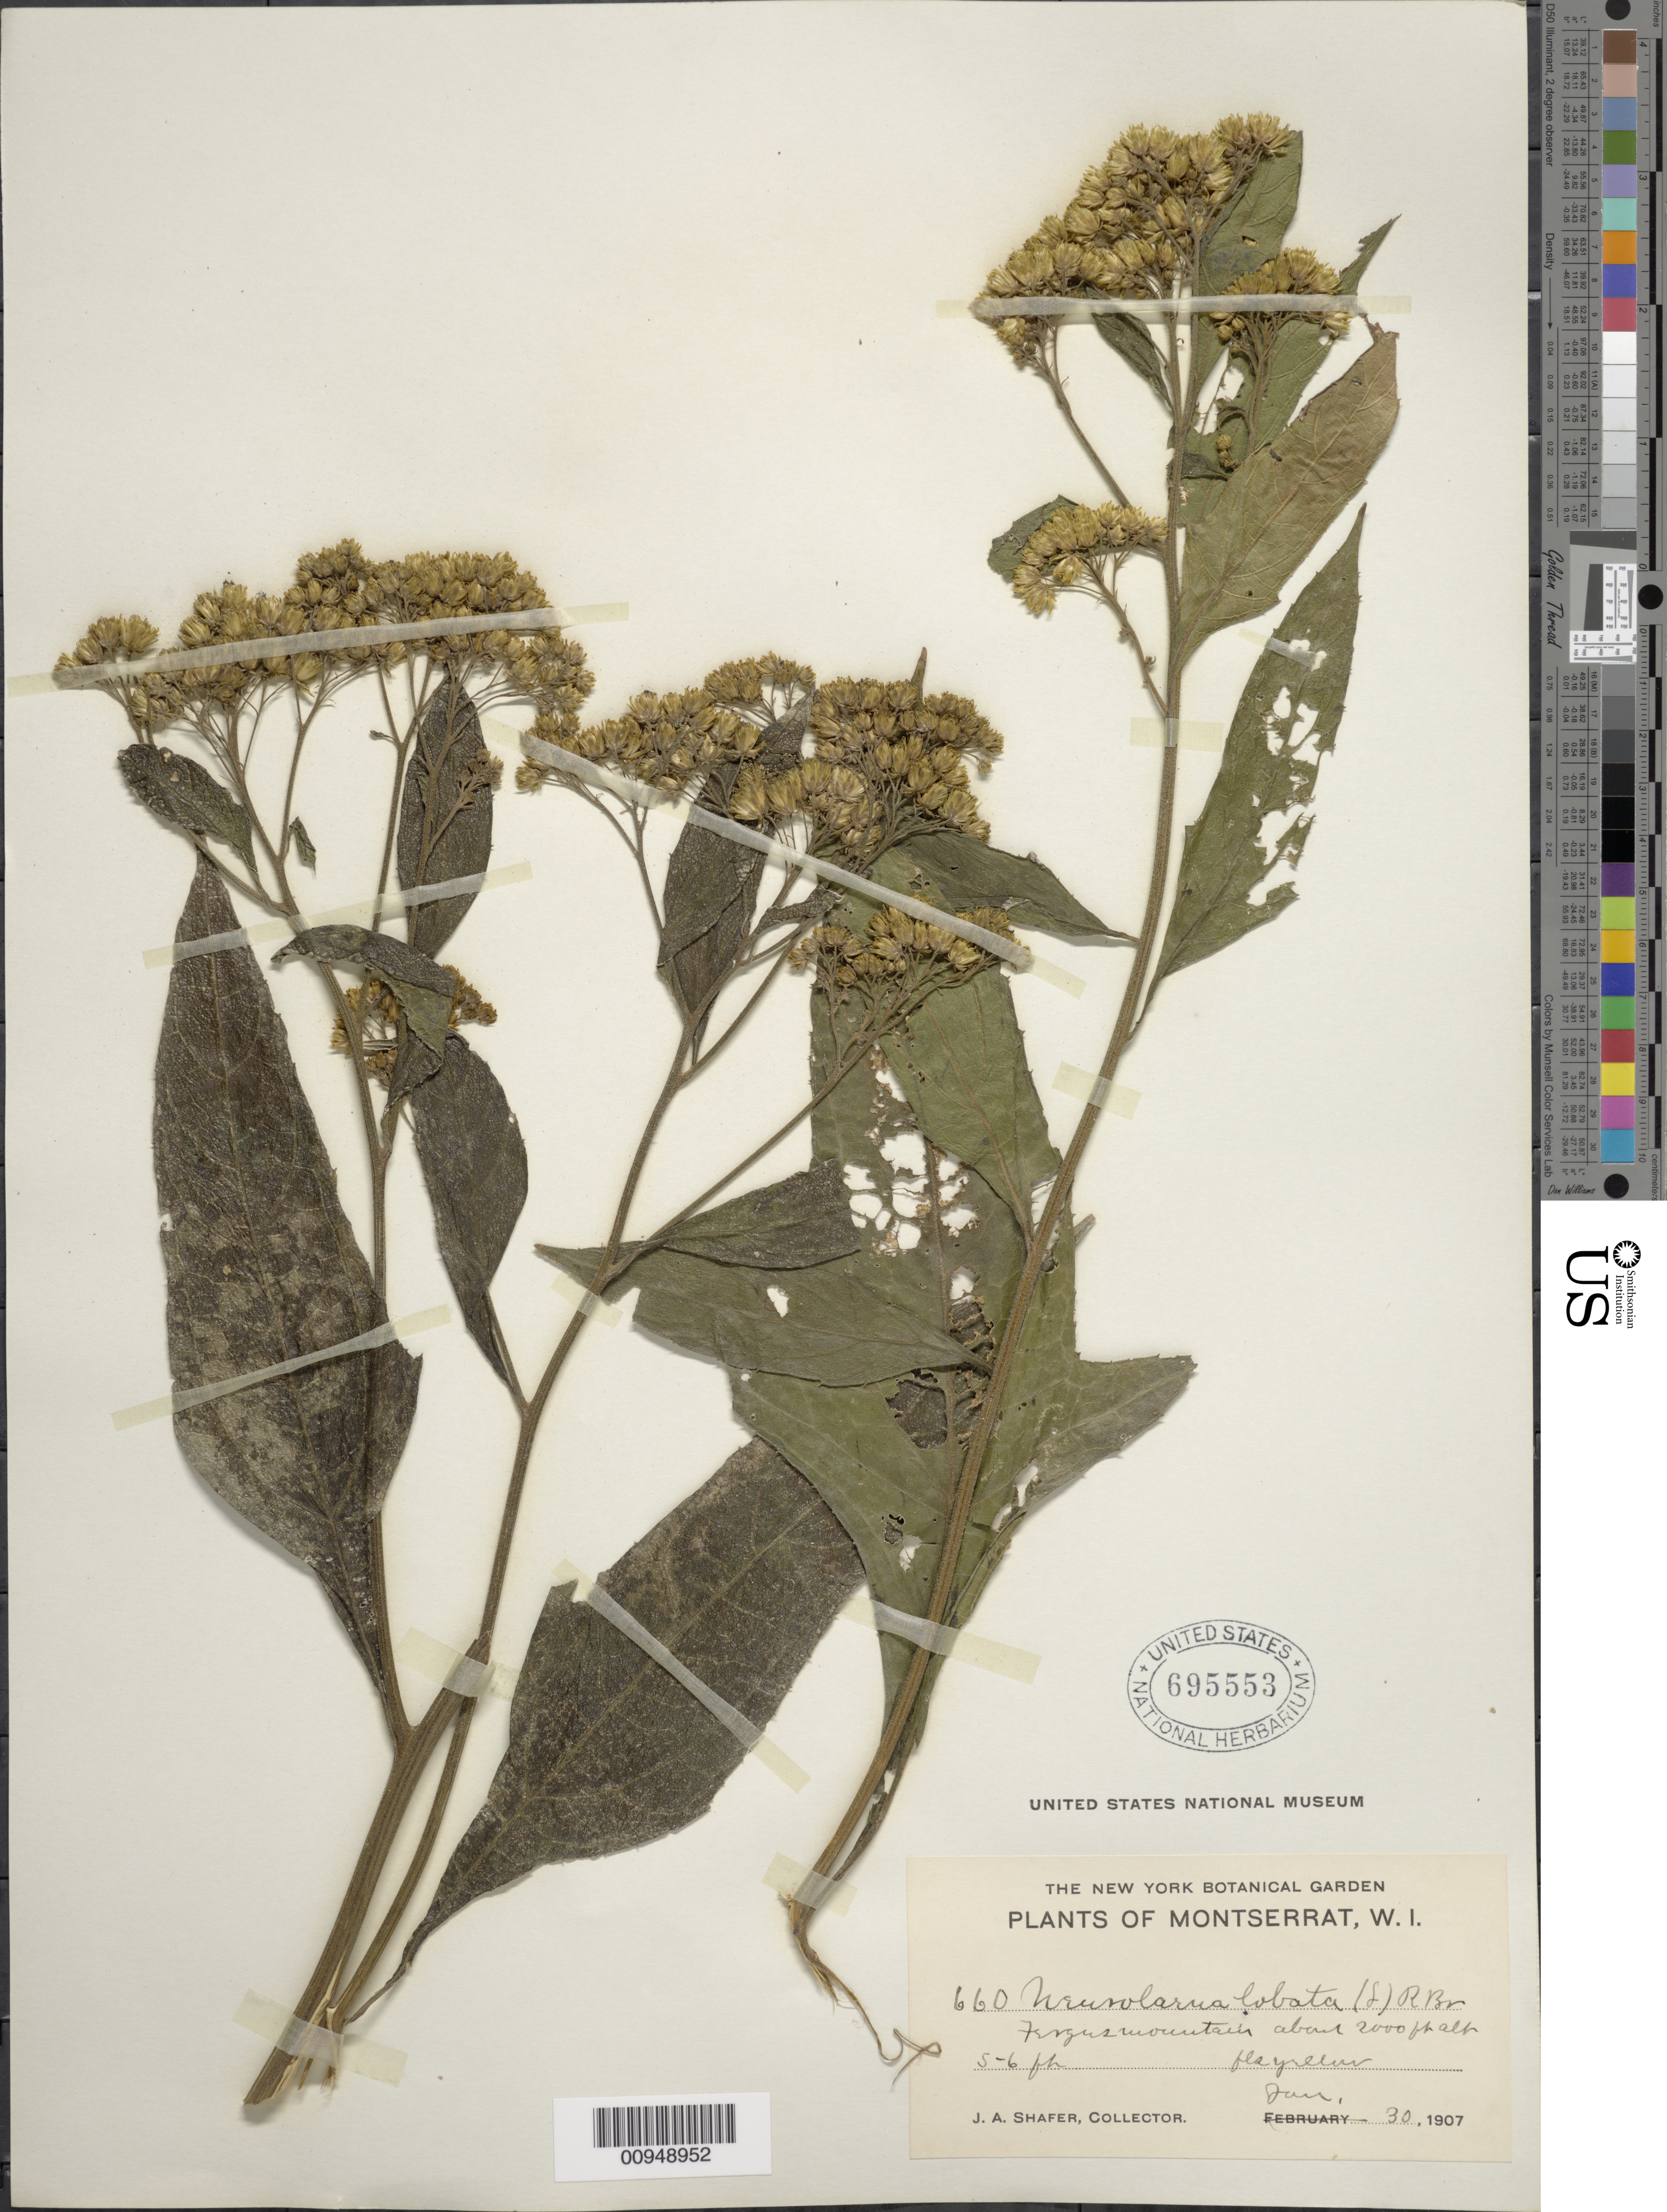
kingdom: Plantae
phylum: Tracheophyta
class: Magnoliopsida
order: Asterales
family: Asteraceae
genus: Neurolaena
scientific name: Neurolaena lobata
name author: (L.) R. Br. ex Cass.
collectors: J. A. Shafer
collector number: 660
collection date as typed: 30 Jan 1907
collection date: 1907-01-30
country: Montserrat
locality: Fergus Mountain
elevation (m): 610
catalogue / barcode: US 695553